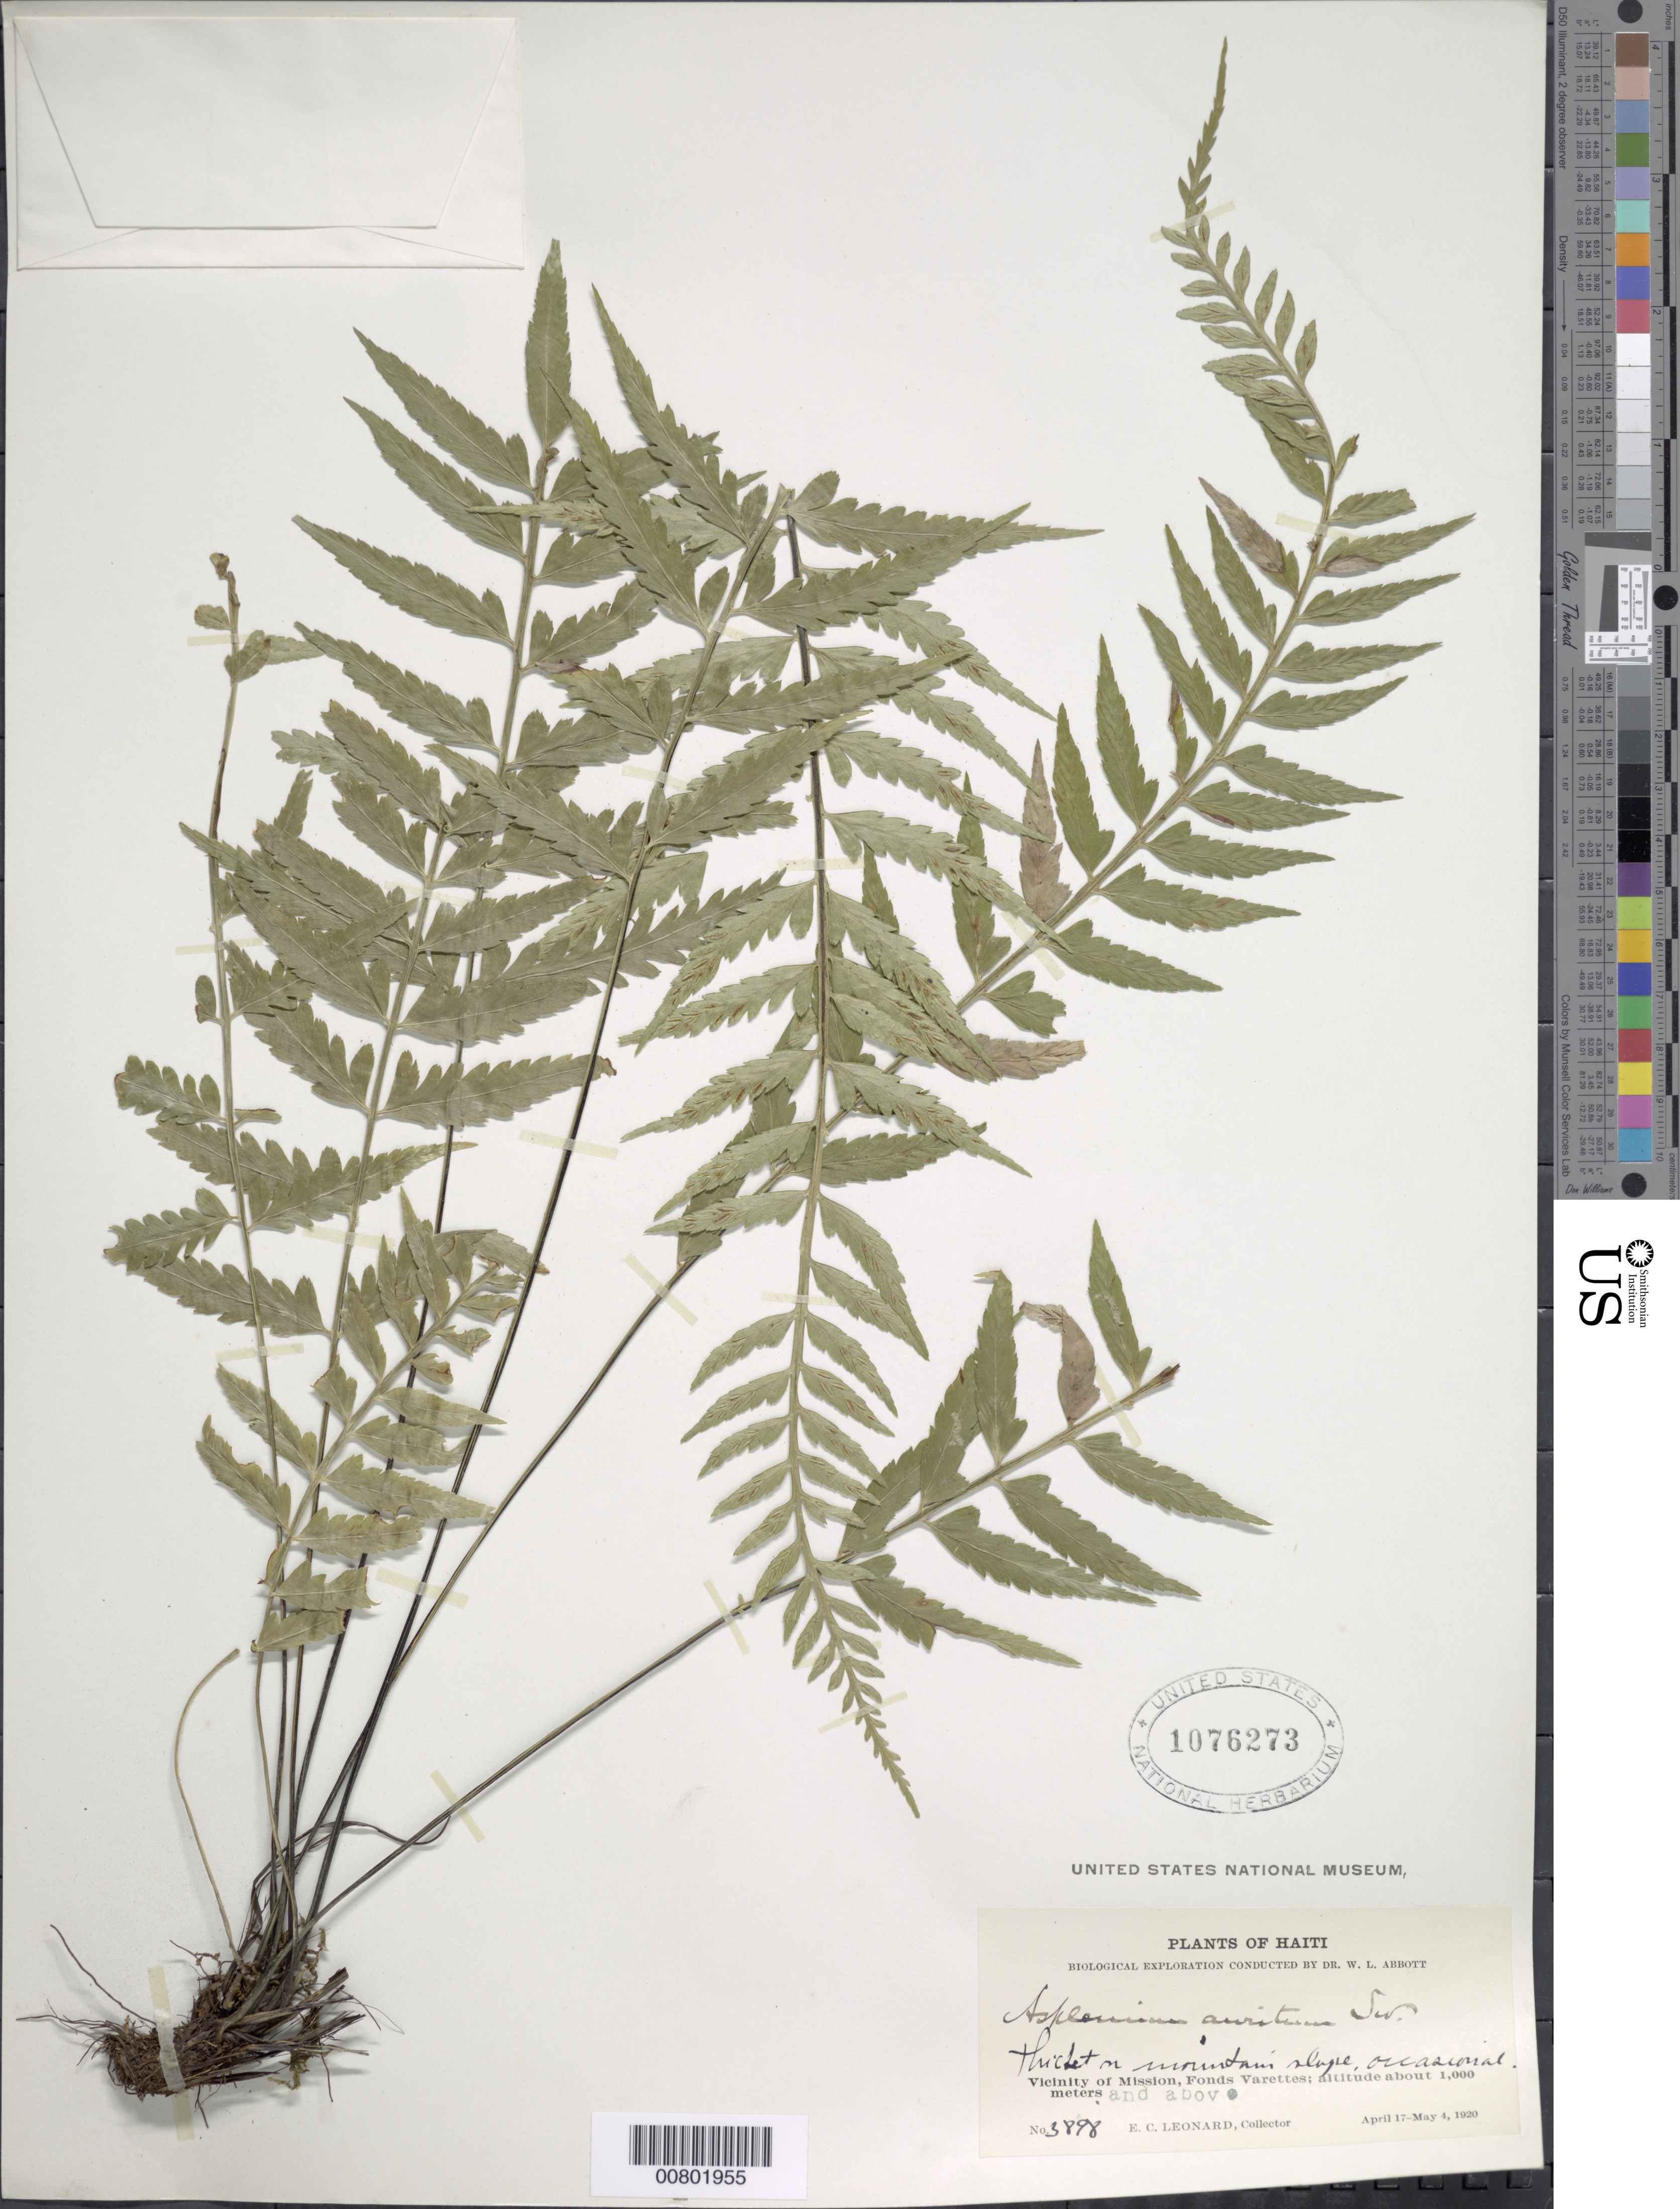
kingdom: Plantae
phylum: Tracheophyta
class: Polypodiopsida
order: Polypodiales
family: Aspleniaceae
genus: Asplenium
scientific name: Asplenium auritum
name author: Sw.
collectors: E. C. Leonard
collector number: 3898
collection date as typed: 17 Apr 1920 to 04 May 1920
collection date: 1920-04-17/1920-05-04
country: Haiti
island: Hispaniola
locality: Fonds Varettes, vicinity Mission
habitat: Thicket on mountain slope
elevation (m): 1000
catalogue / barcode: US 1076273